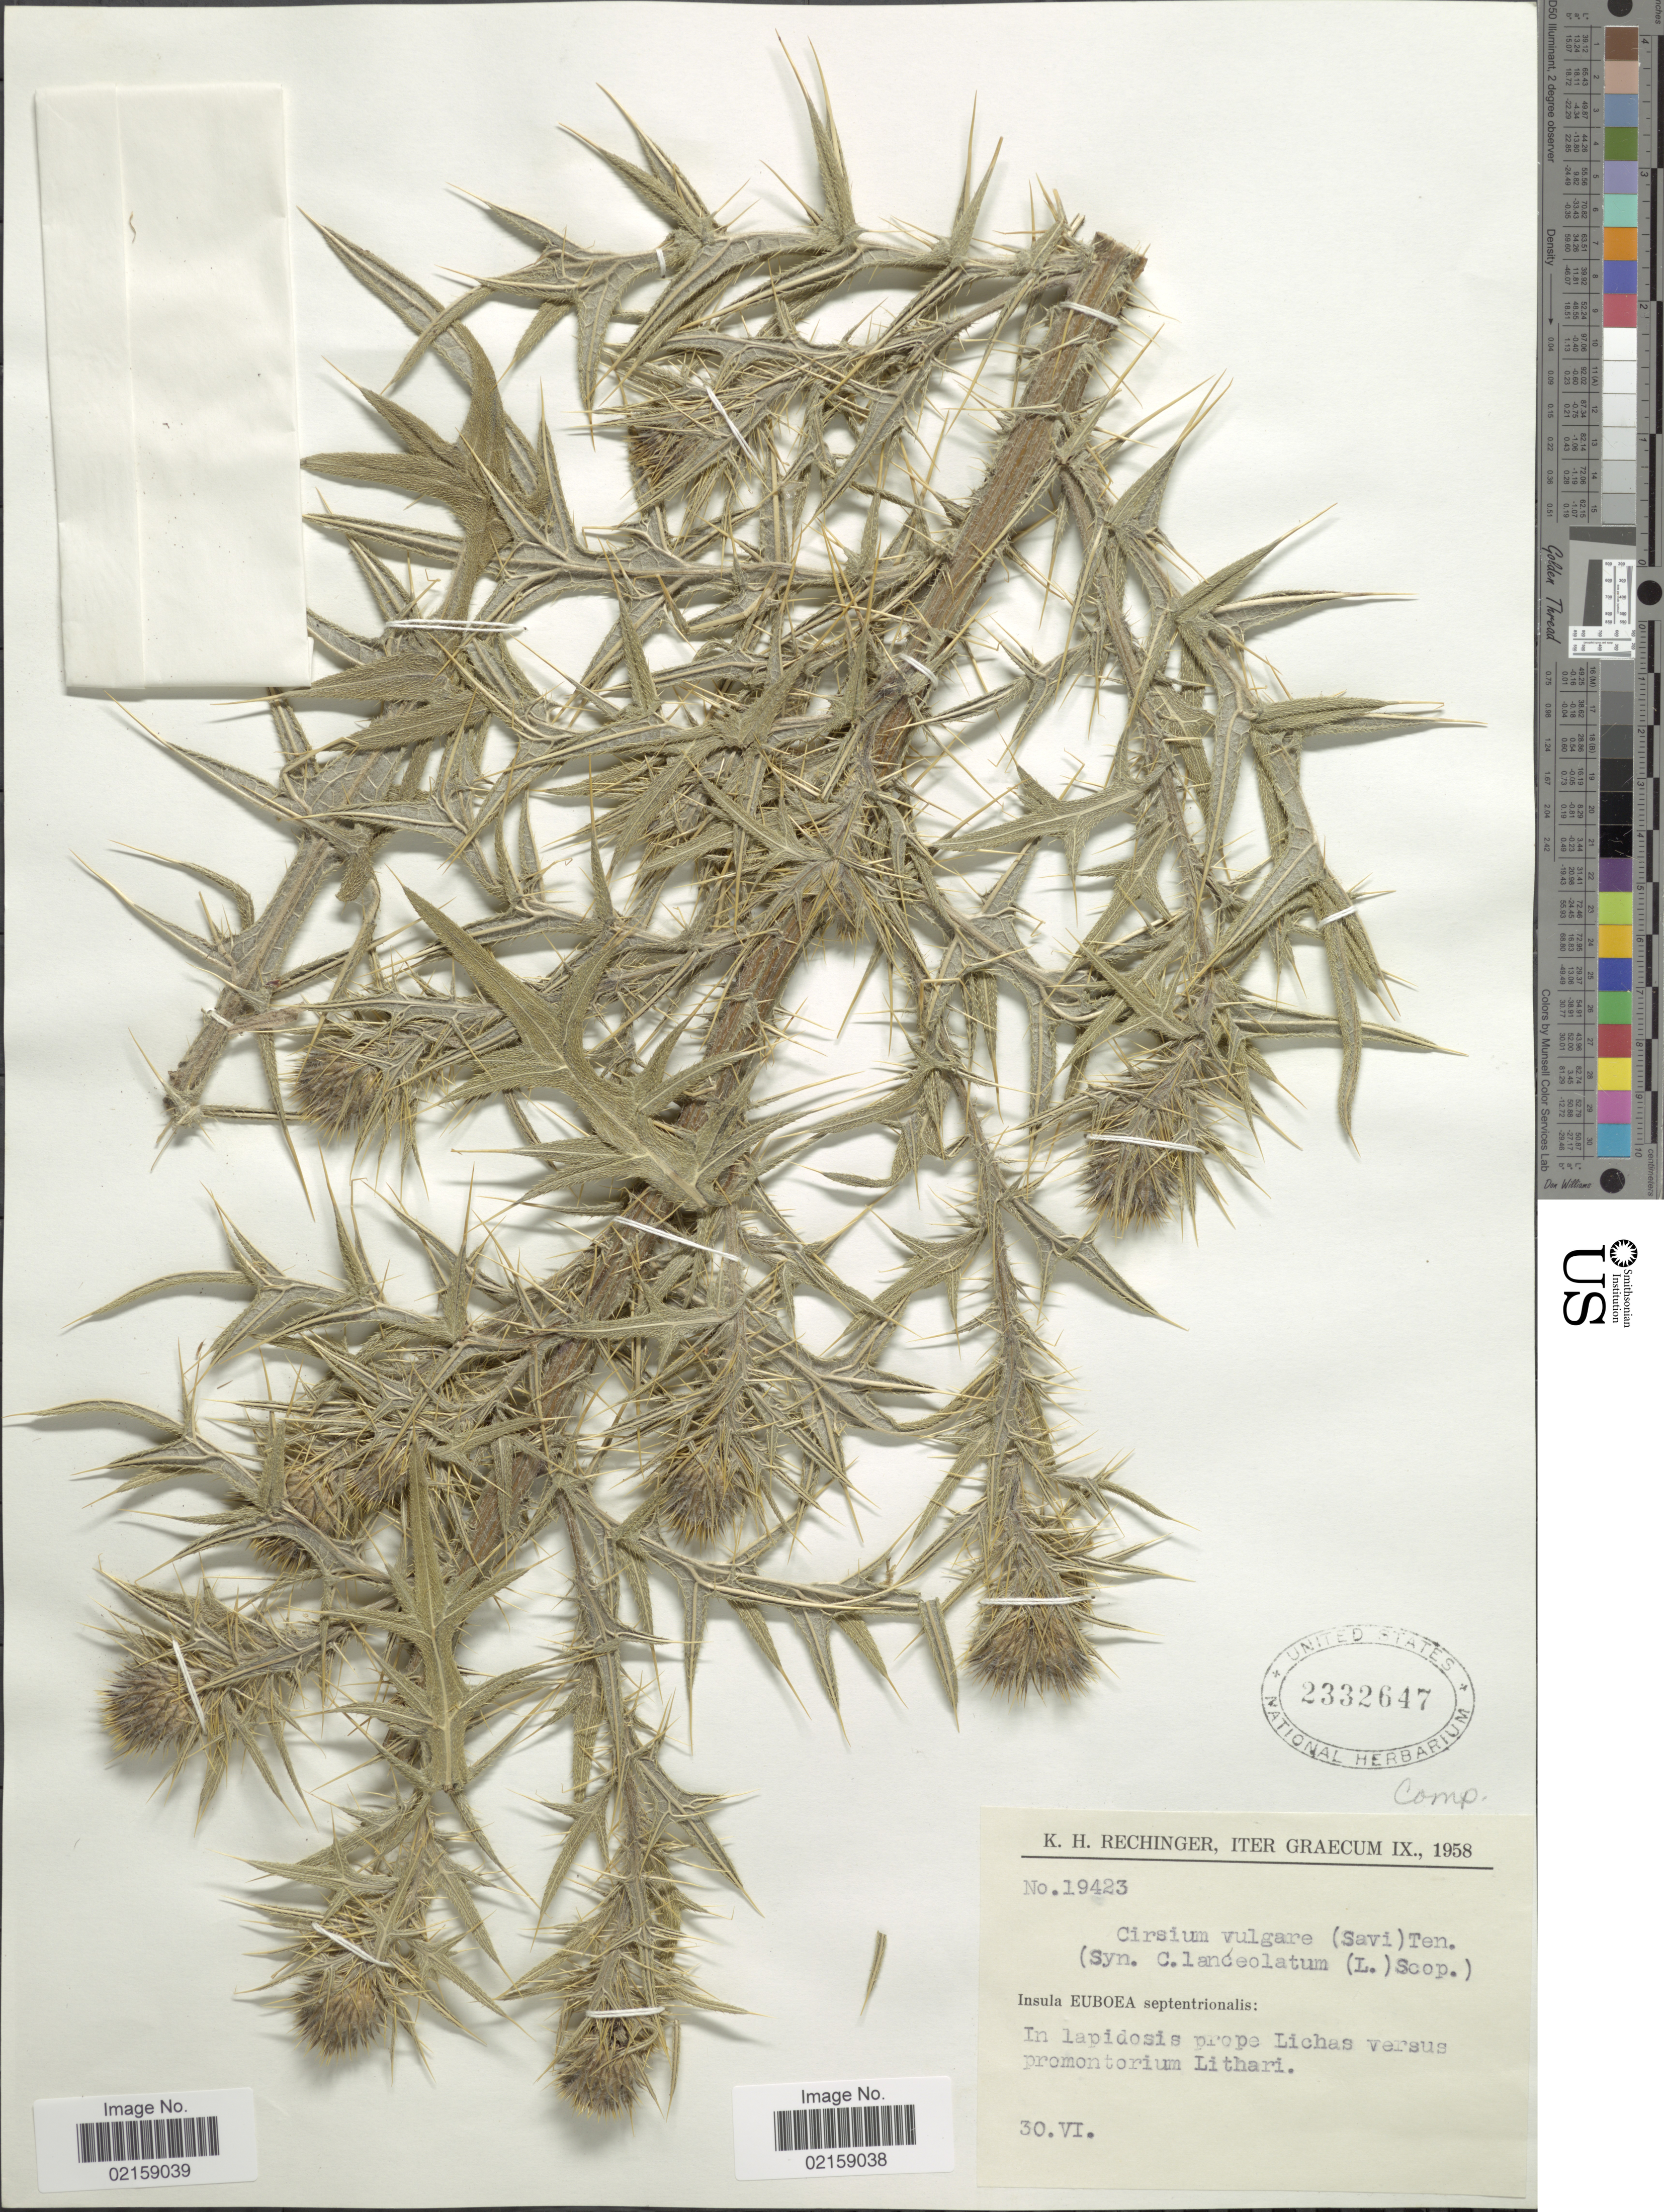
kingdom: Plantae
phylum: Tracheophyta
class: Magnoliopsida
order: Asterales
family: Asteraceae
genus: Cirsium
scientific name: Cirsium lanceolatum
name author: (L.) Hill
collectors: K. H. Rechinger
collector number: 19423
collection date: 1958-06-30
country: Greece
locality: Iter Graecum, Insula Euboea septentrionalis: in lapidosis prope Lichas versus promontorium Lithari.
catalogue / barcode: US 2332647